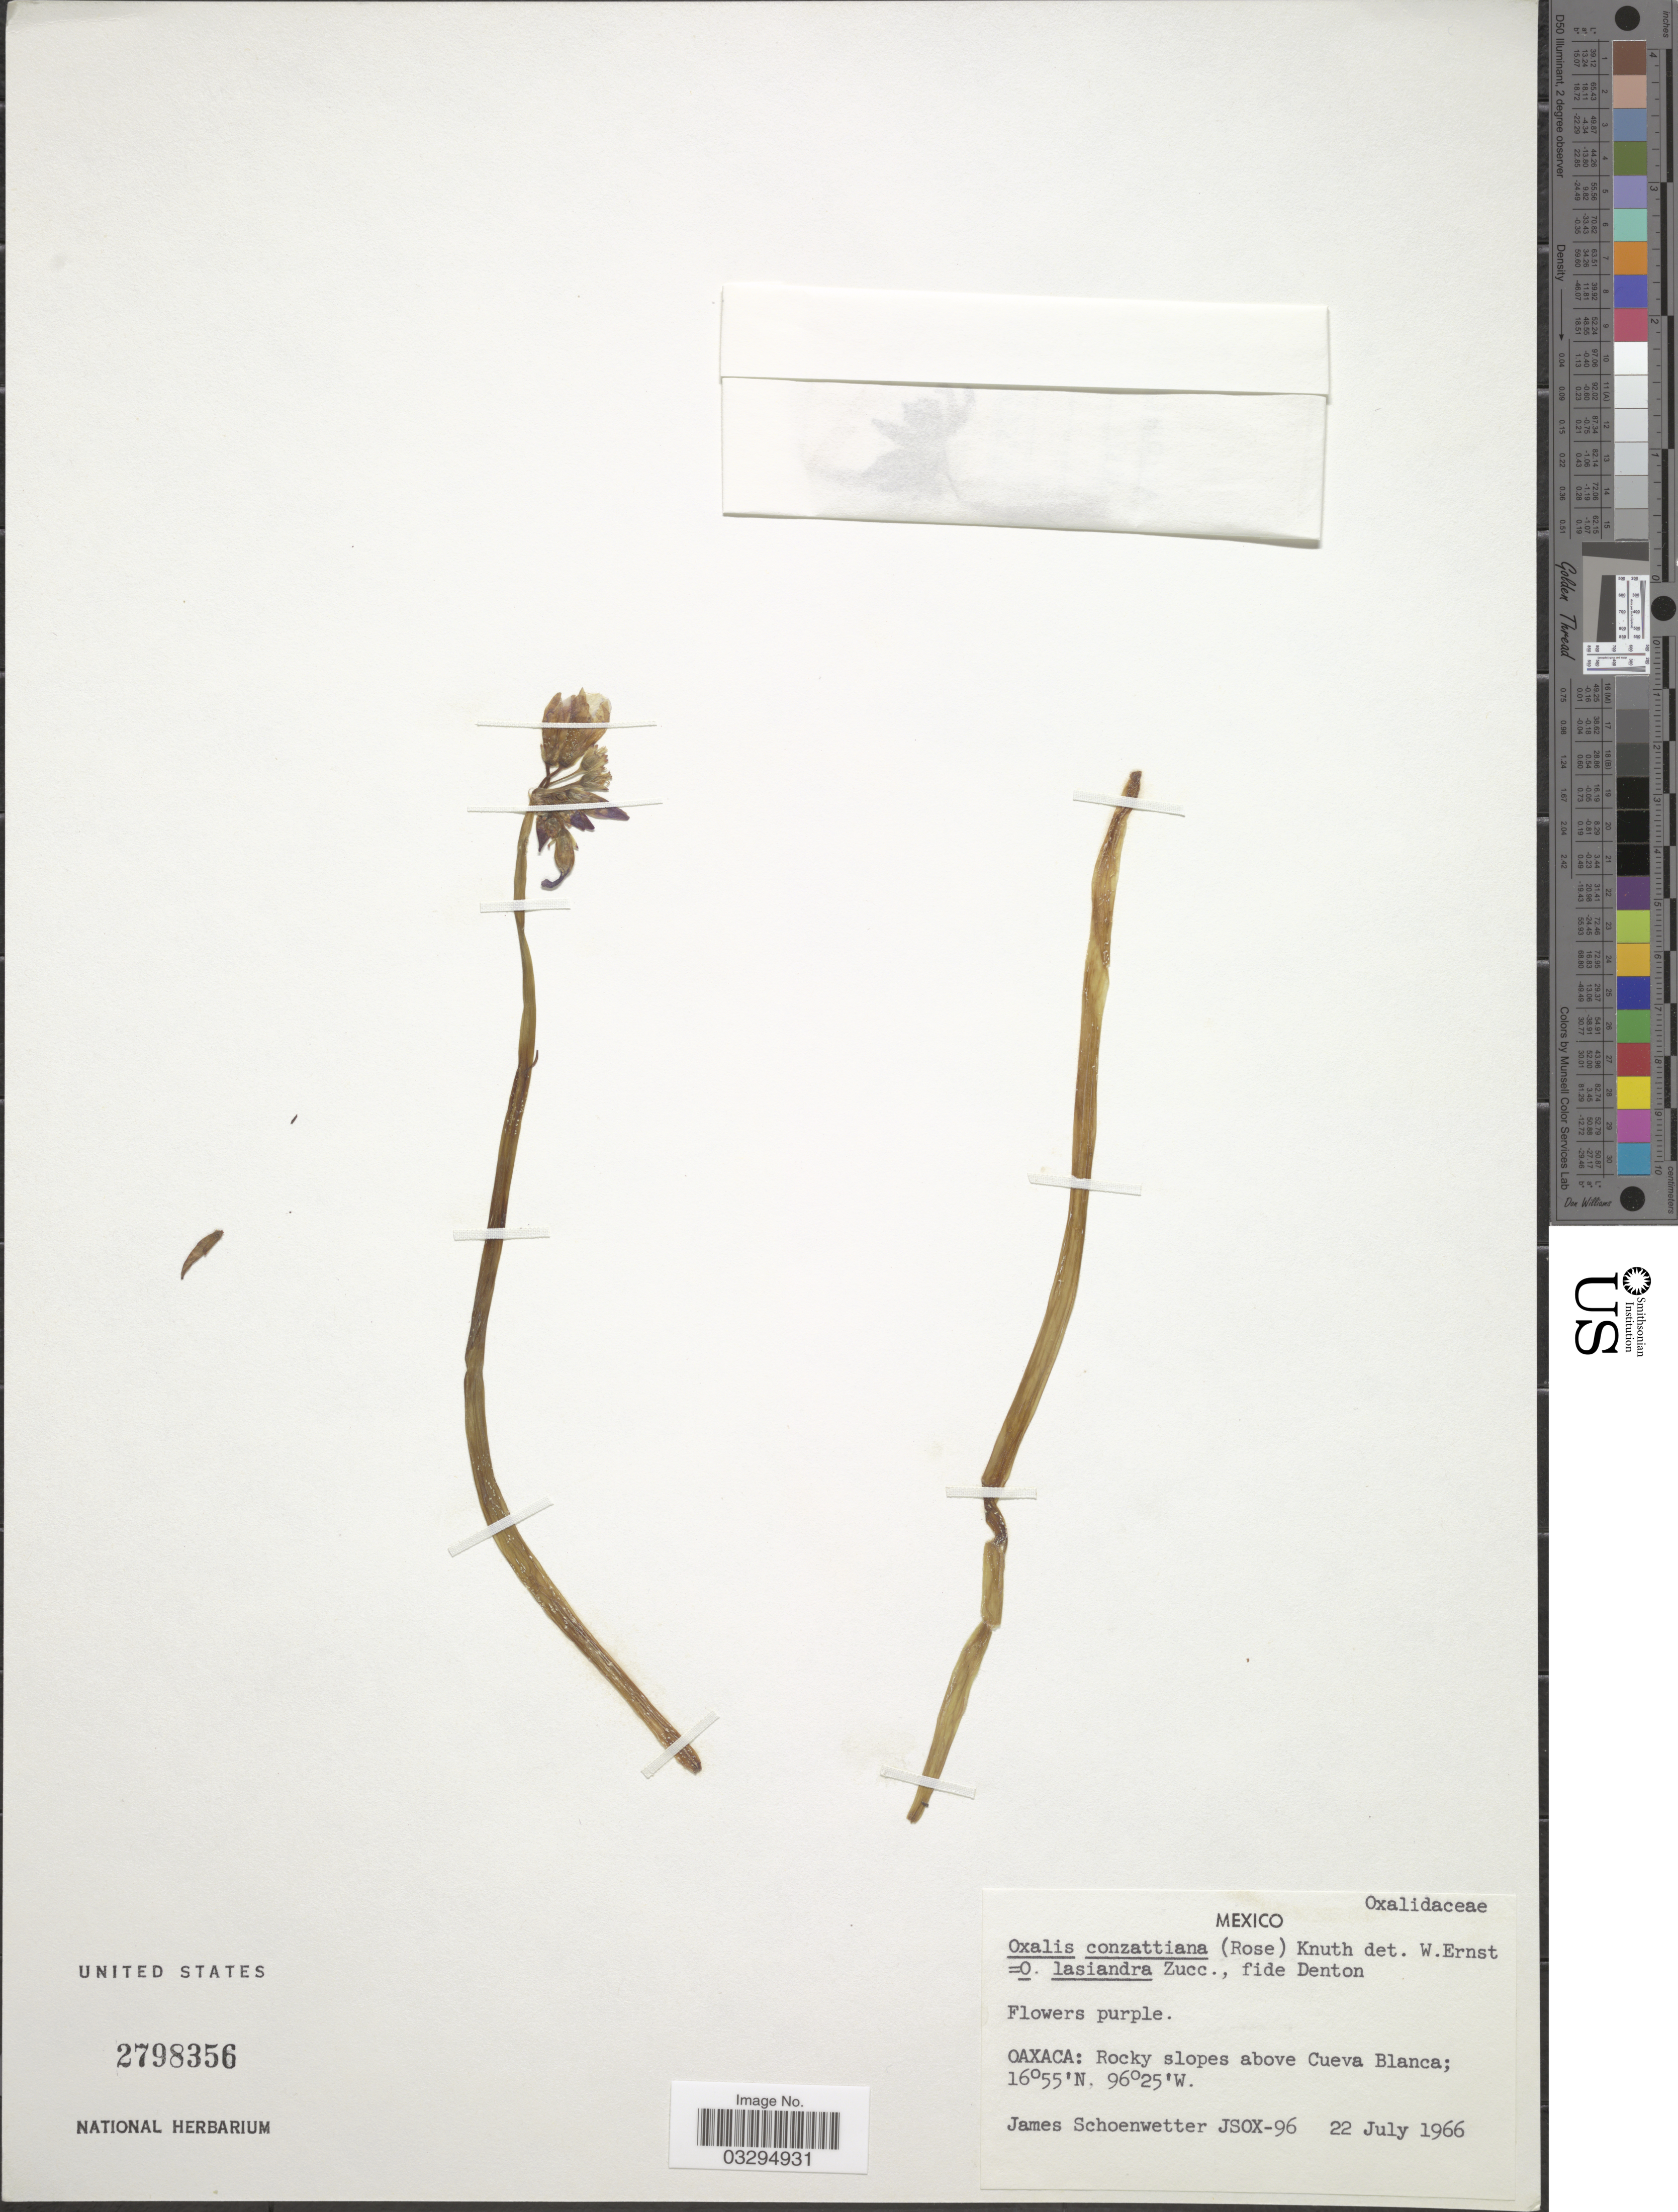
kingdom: Plantae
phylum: Tracheophyta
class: Magnoliopsida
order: Oxalidales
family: Oxalidaceae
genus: Oxalis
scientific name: Oxalis lasiandra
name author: Zucc.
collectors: J. Schoenwetter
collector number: JSOX-96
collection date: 1966-07-22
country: Mexico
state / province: Oaxaca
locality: Rocky slopes above Cueva Blanca.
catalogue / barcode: US 2798356